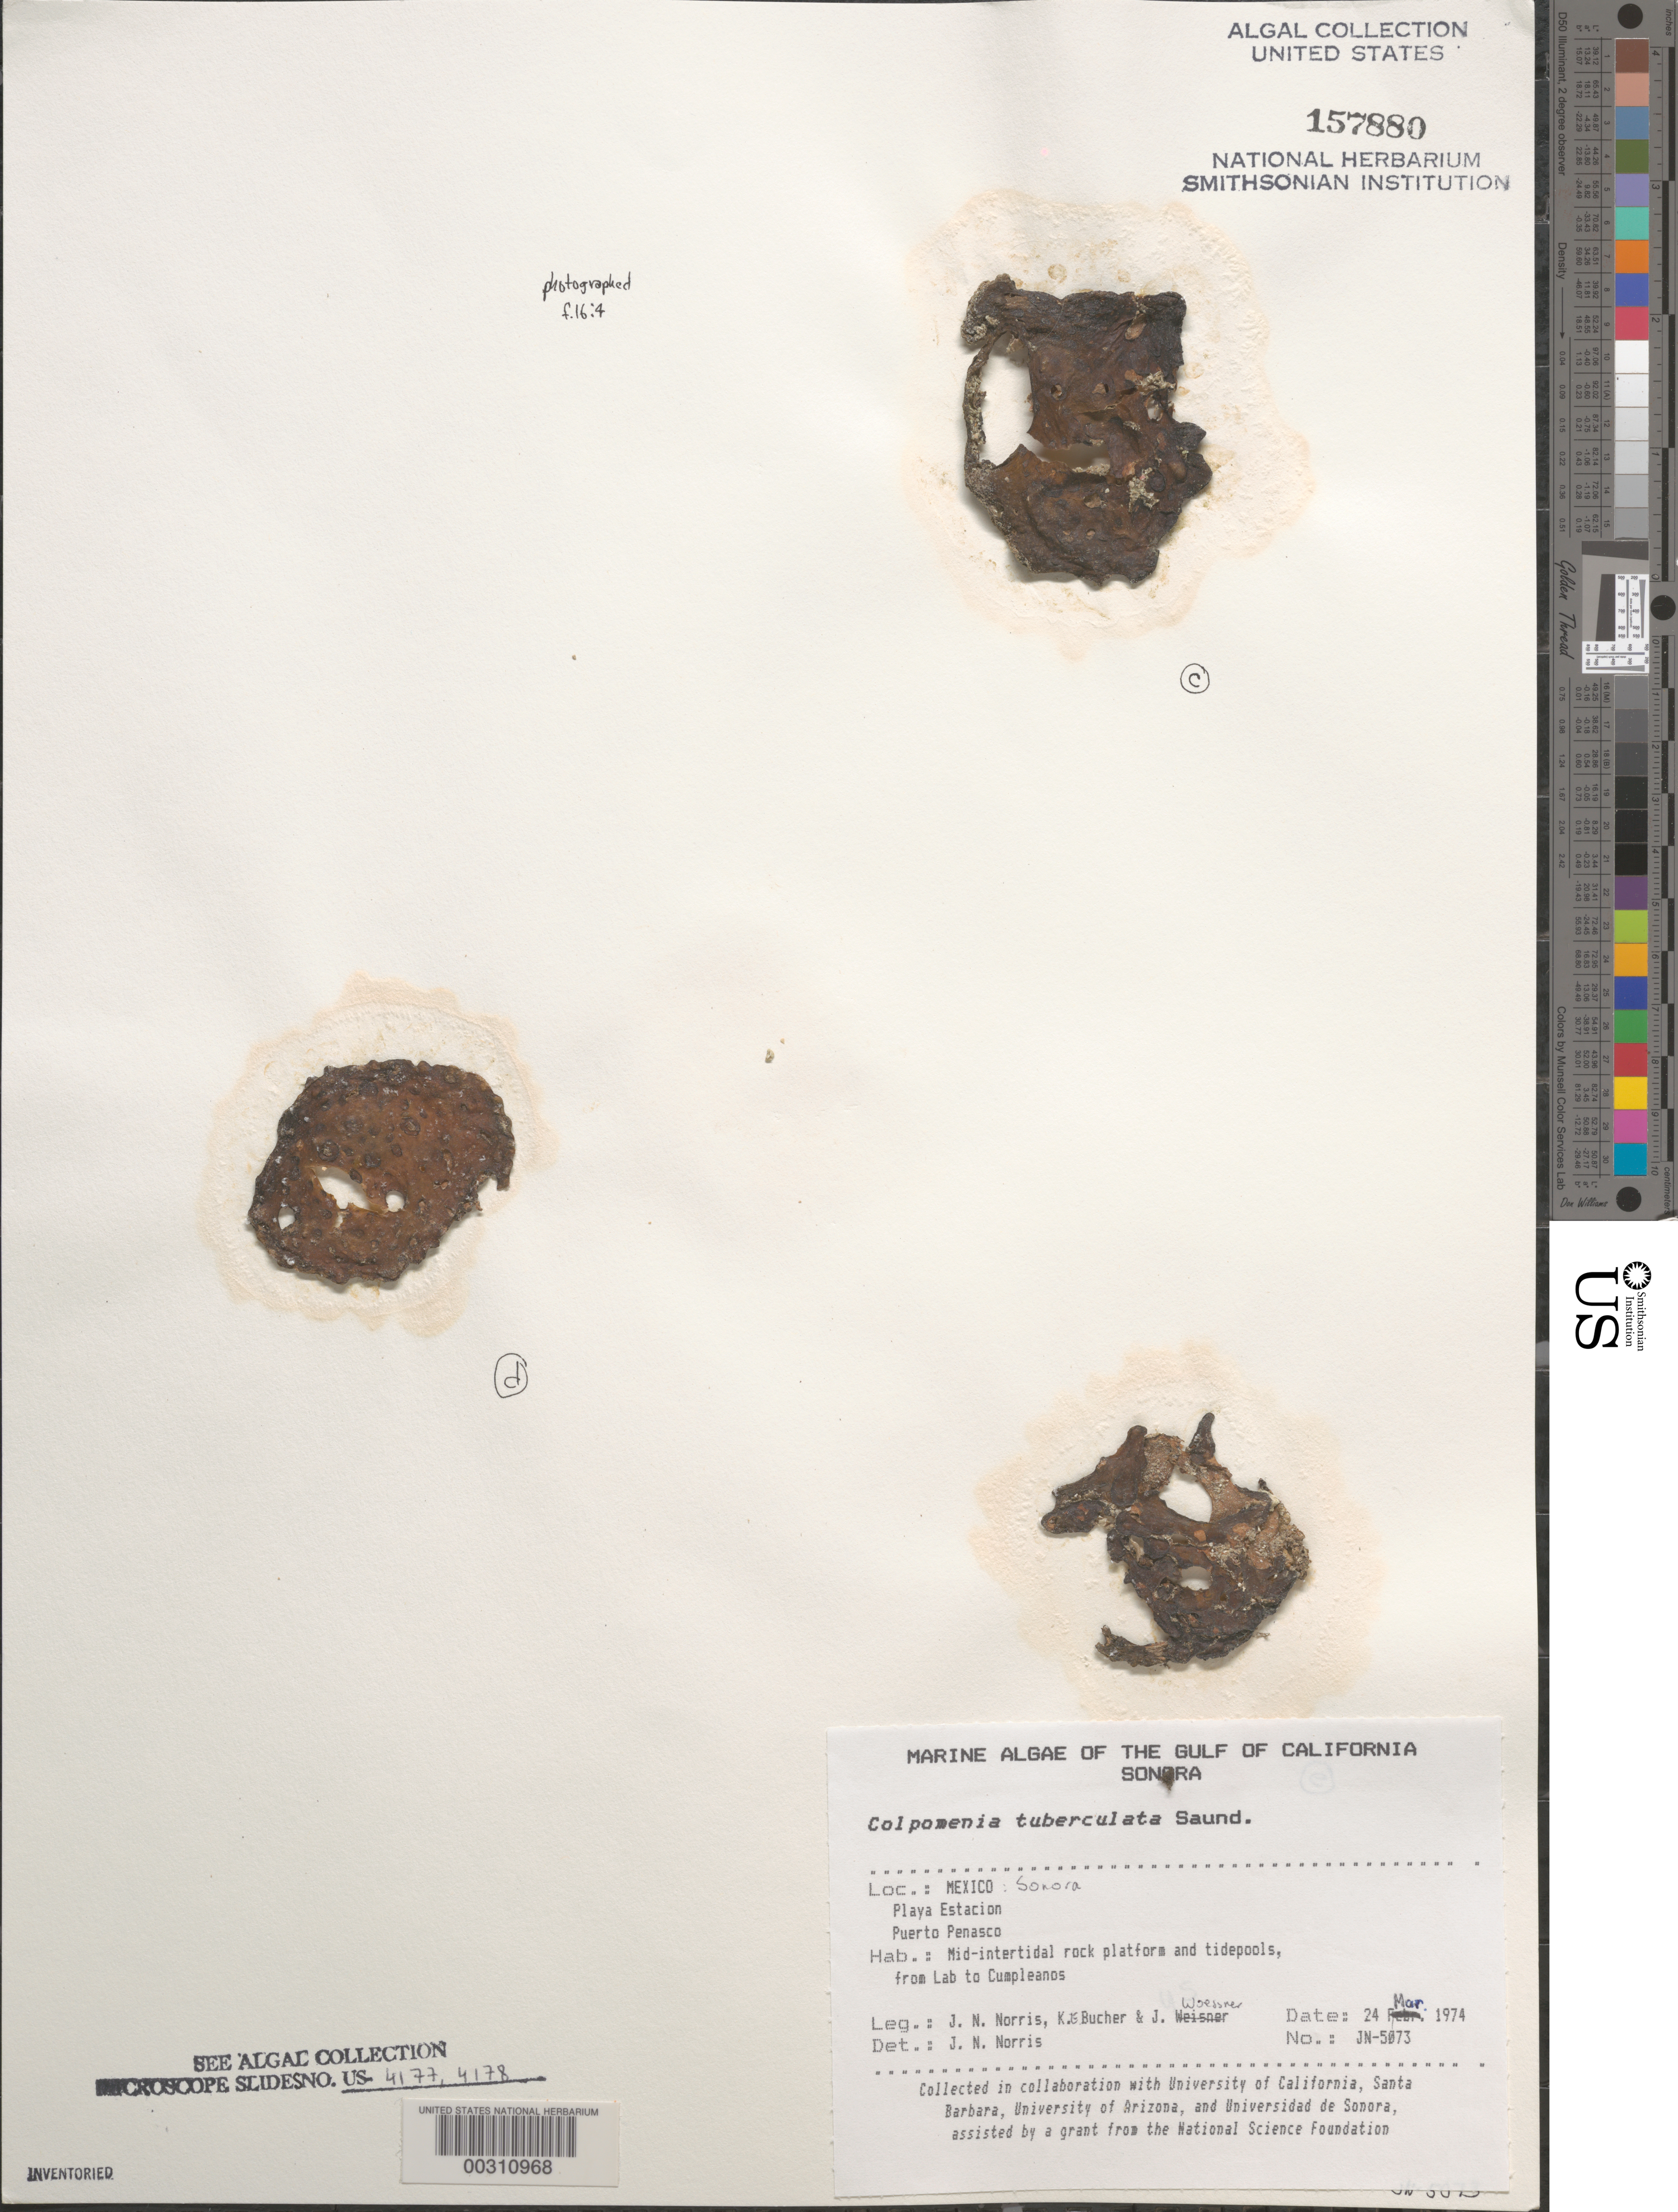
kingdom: Chromista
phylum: Ochrophyta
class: Phaeophyceae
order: Scytosiphonales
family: Scytosiphonaceae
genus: Colpomenia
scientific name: Colpomenia tuberculata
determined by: Norris, James N.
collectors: J. N. Norris, K. E. Bucher & J. Woessner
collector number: JN-5073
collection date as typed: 24 Mar 1974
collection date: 1974-03-24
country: Mexico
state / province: Sonora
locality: Playa Estacion, Puerto Penasco, marine laboratory shore-Cumpleanos tide pool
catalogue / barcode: US 157880